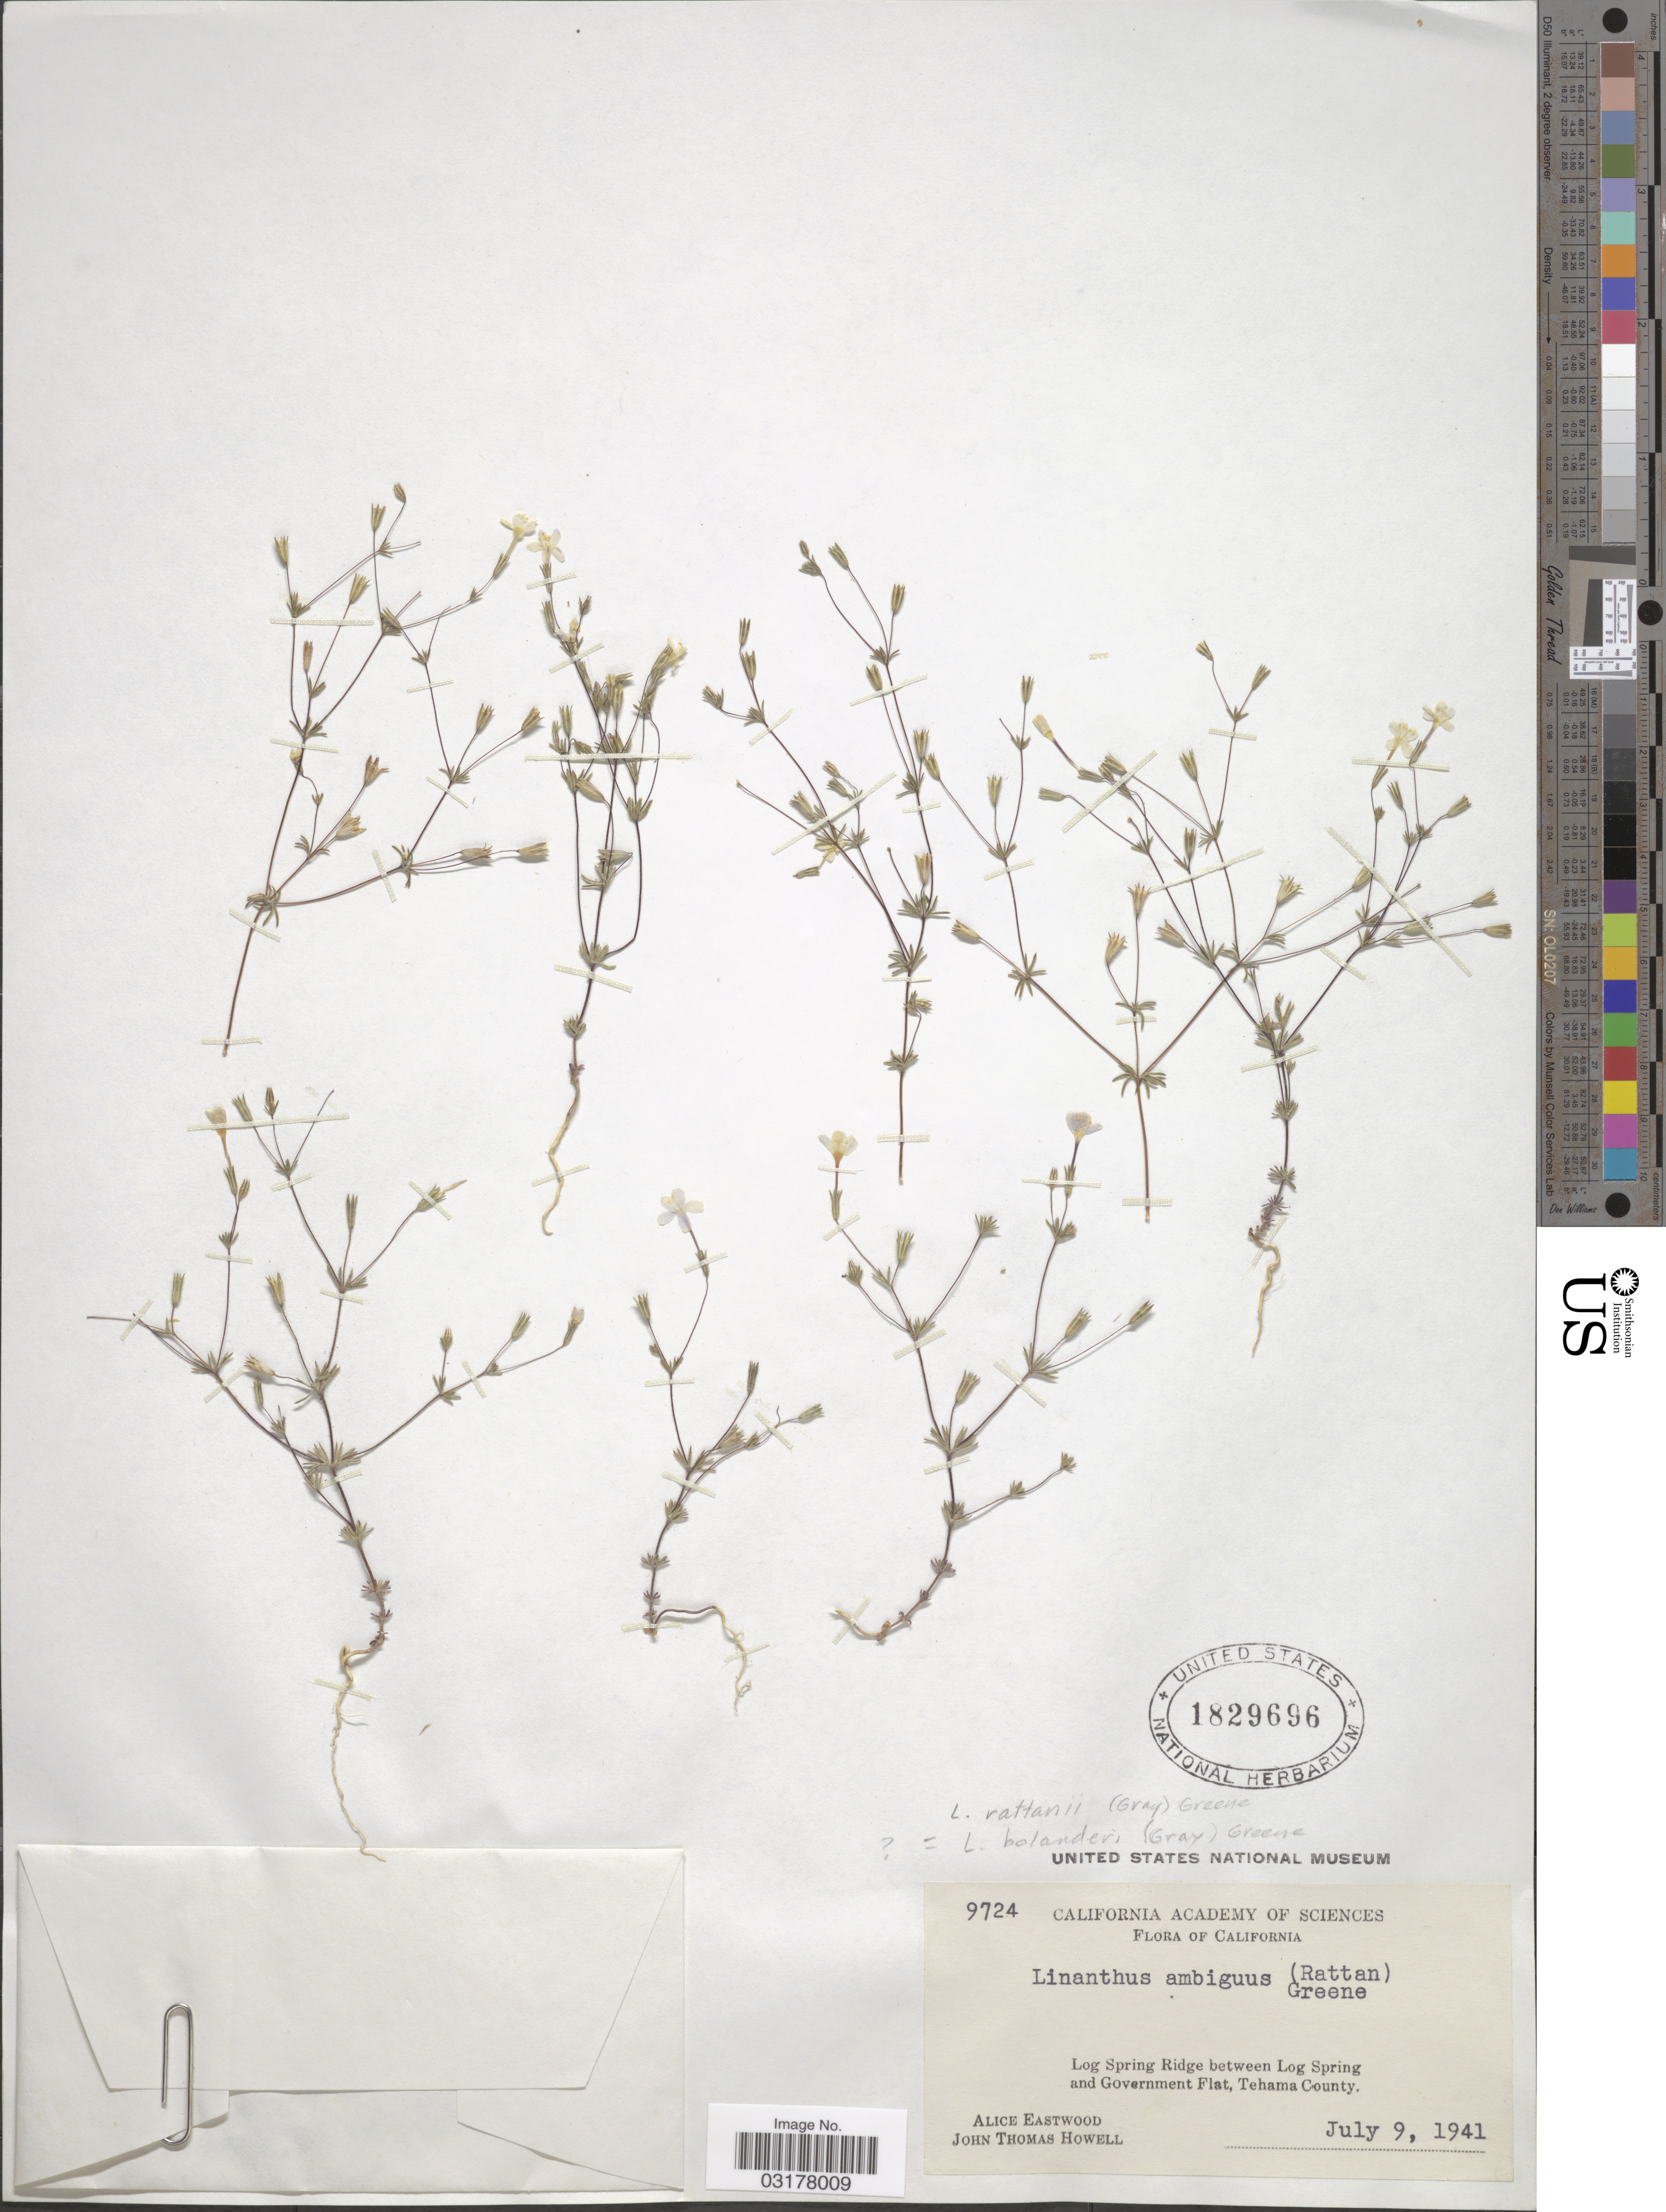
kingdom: Plantae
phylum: Tracheophyta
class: Magnoliopsida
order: Ericales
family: Polemoniaceae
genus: Leptosiphon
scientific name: Leptosiphon rattanii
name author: (A. Gray) J.M. Porter & L.A. Johnson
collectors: A. Eastwood & J. T. Howell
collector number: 9724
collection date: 1941-07-09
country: United States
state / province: California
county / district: Tehama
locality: Log Spring Ridge between Log Spring and Government Flat, Tehama County.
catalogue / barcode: US 1829696